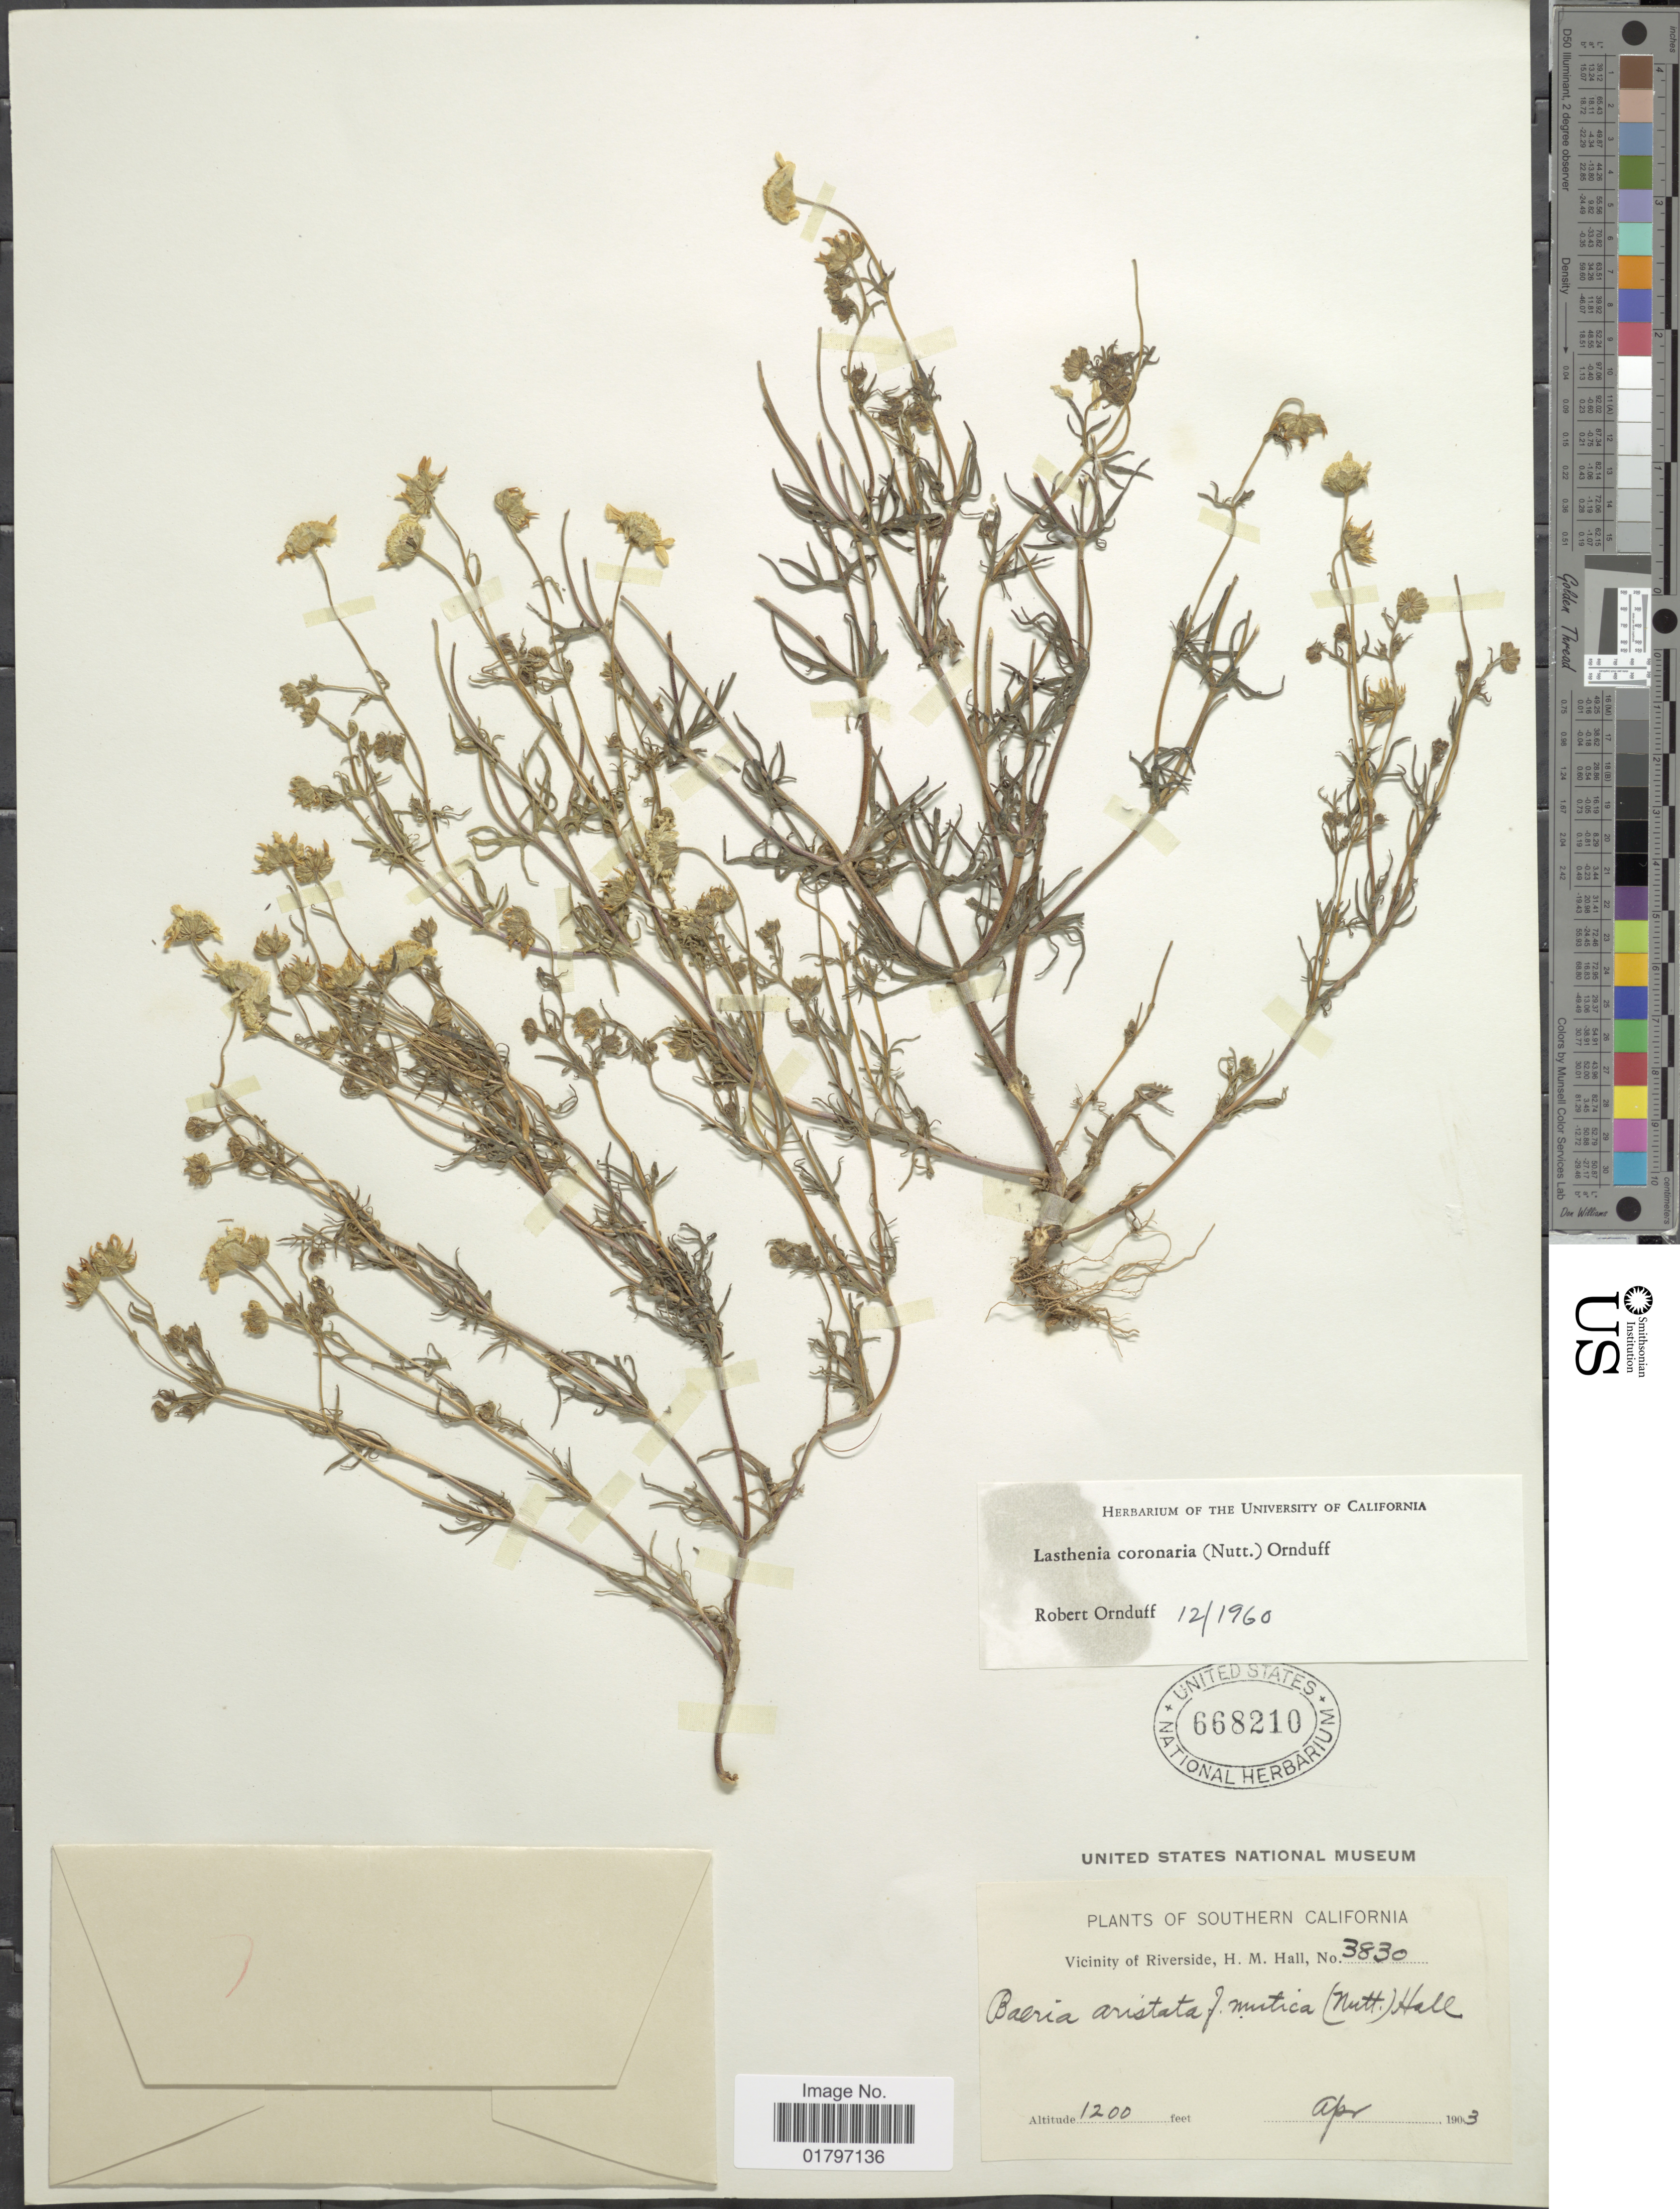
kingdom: Plantae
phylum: Tracheophyta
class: Magnoliopsida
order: Asterales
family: Asteraceae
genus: Lasthenia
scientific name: Lasthenia coronaria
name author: (Nutt.) Ornduff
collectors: H. M. Hall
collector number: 3830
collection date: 1903-04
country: United States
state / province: California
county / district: Riverside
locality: Southern California. Vicinity of Riverside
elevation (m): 366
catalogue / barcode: US 668210